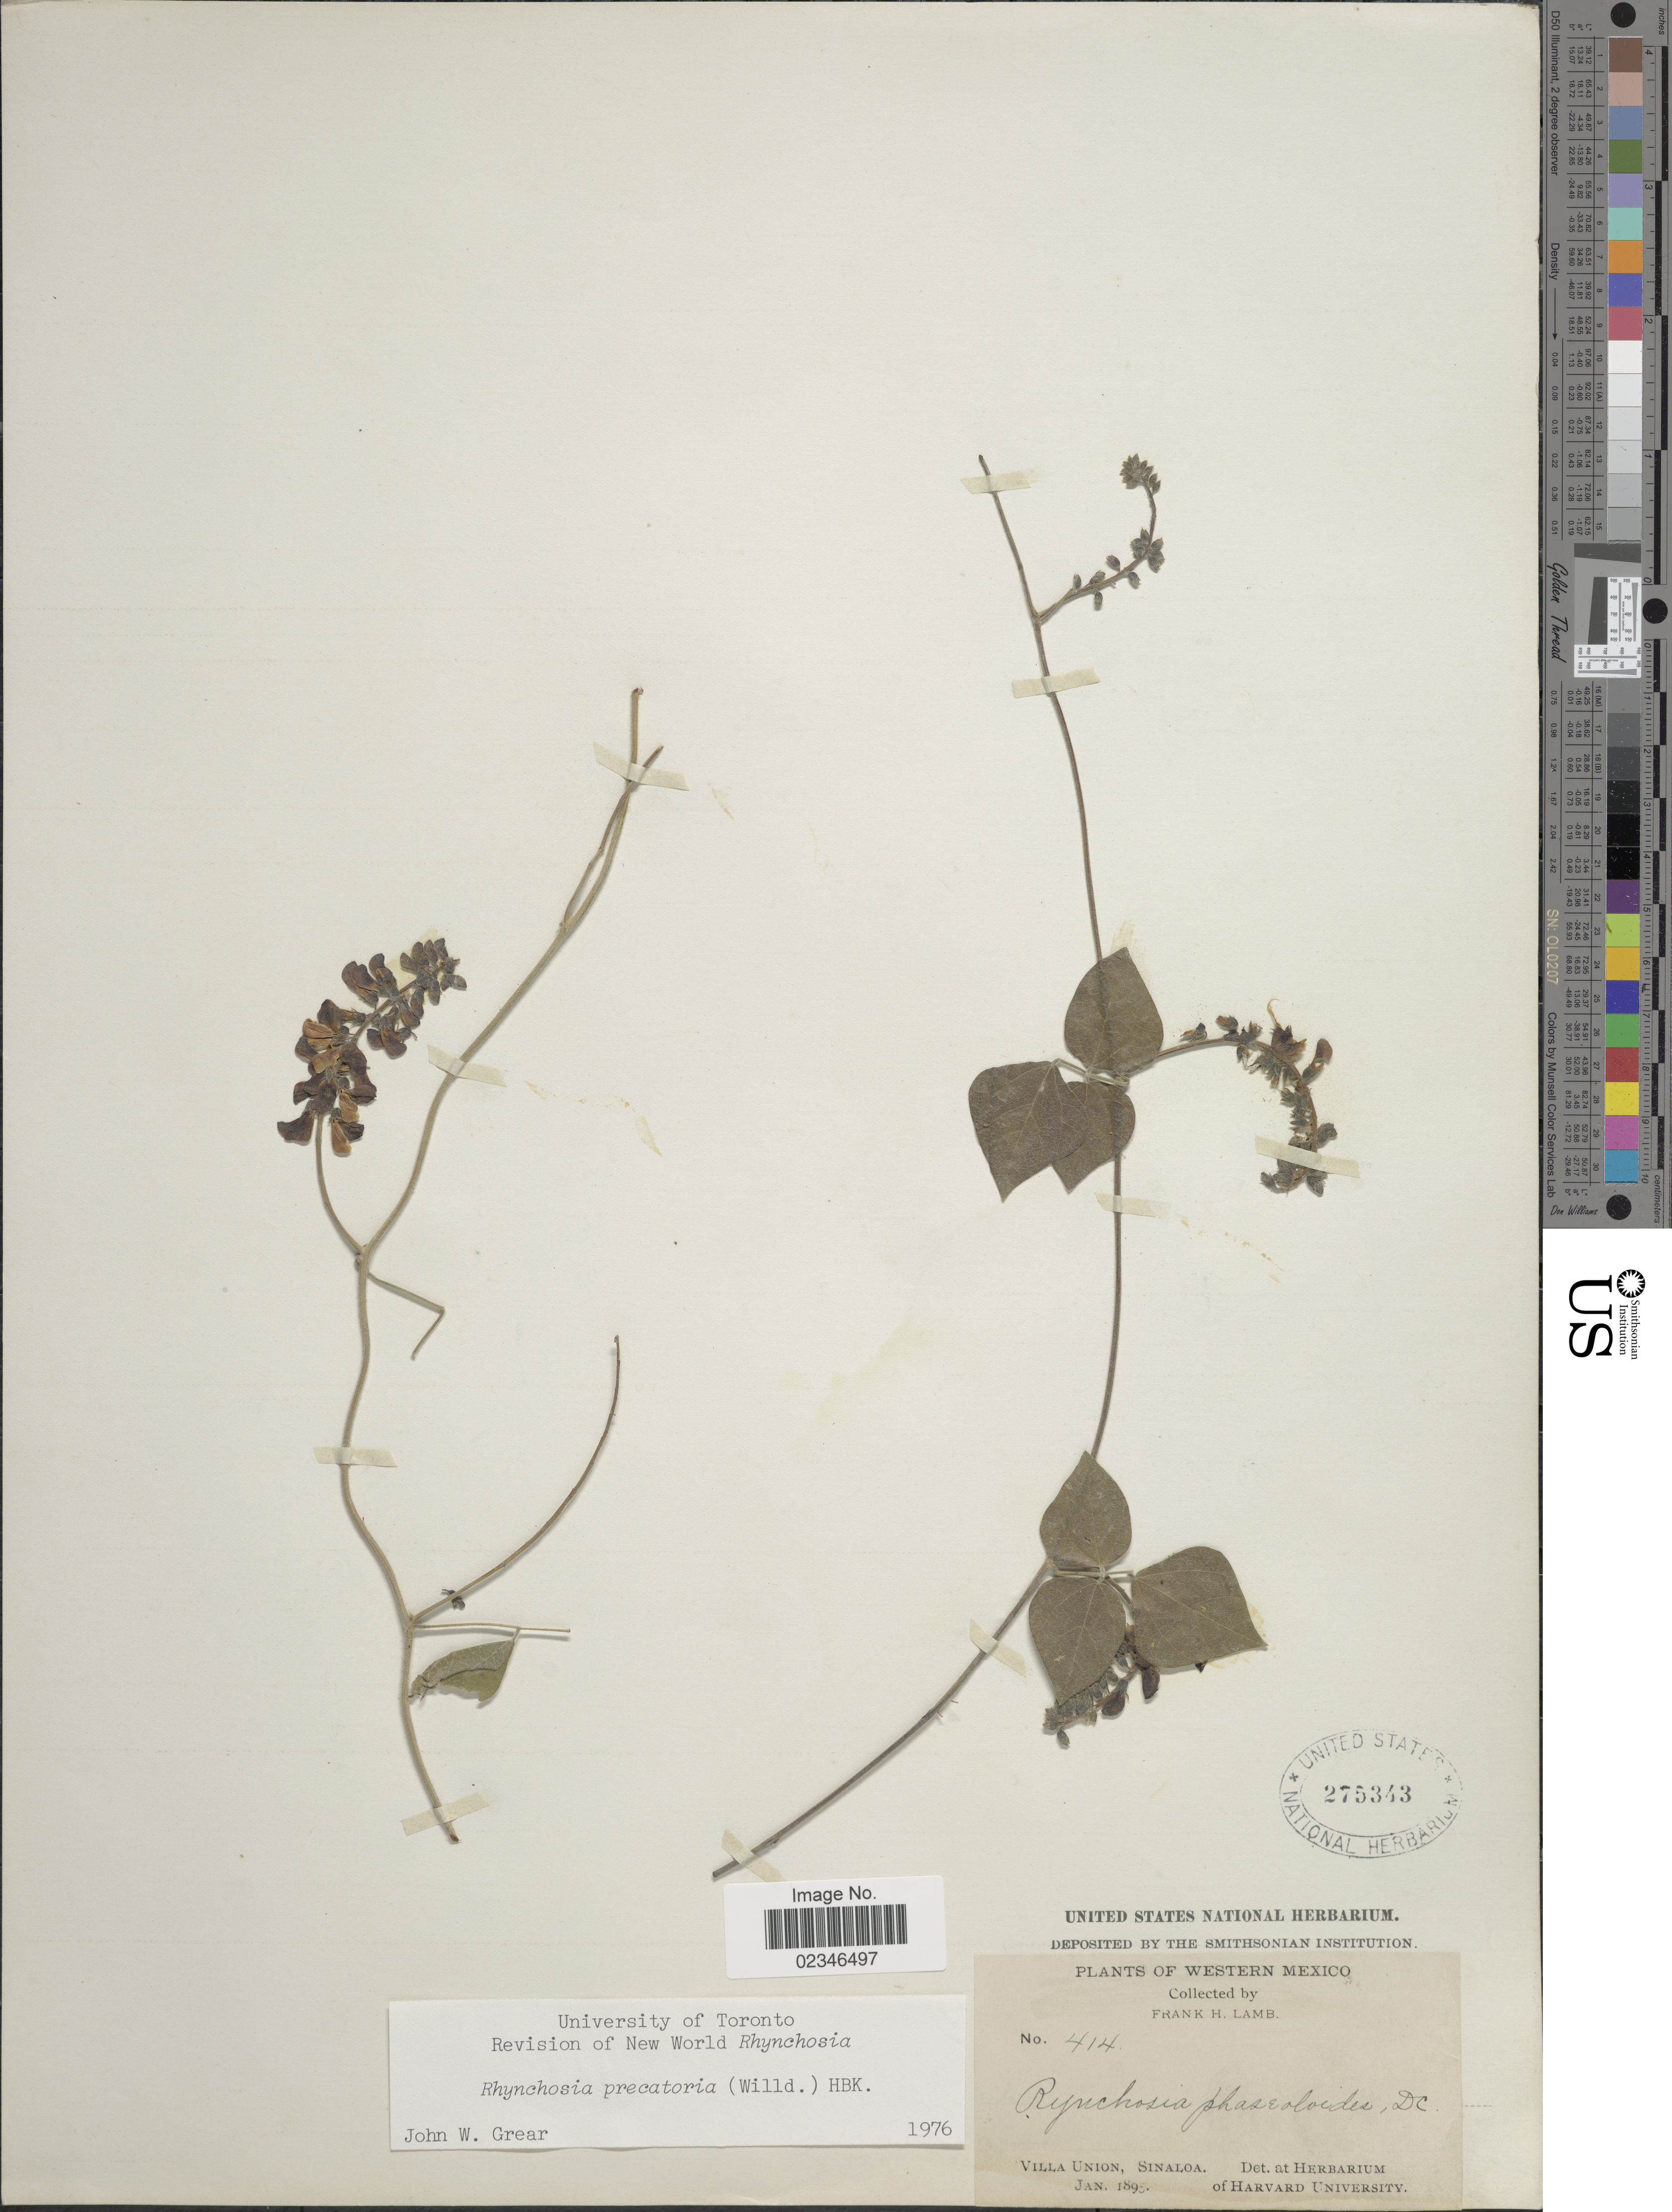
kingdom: Plantae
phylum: Tracheophyta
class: Magnoliopsida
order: Fabales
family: Fabaceae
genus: Rhynchosia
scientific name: Rhynchosia precatoria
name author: (Willd.) DC.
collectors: F. H. Lamb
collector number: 414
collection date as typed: Jan 1895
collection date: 1895-01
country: Mexico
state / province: Sinaloa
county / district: Mazatlán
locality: Villa Unión.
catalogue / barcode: US 275343